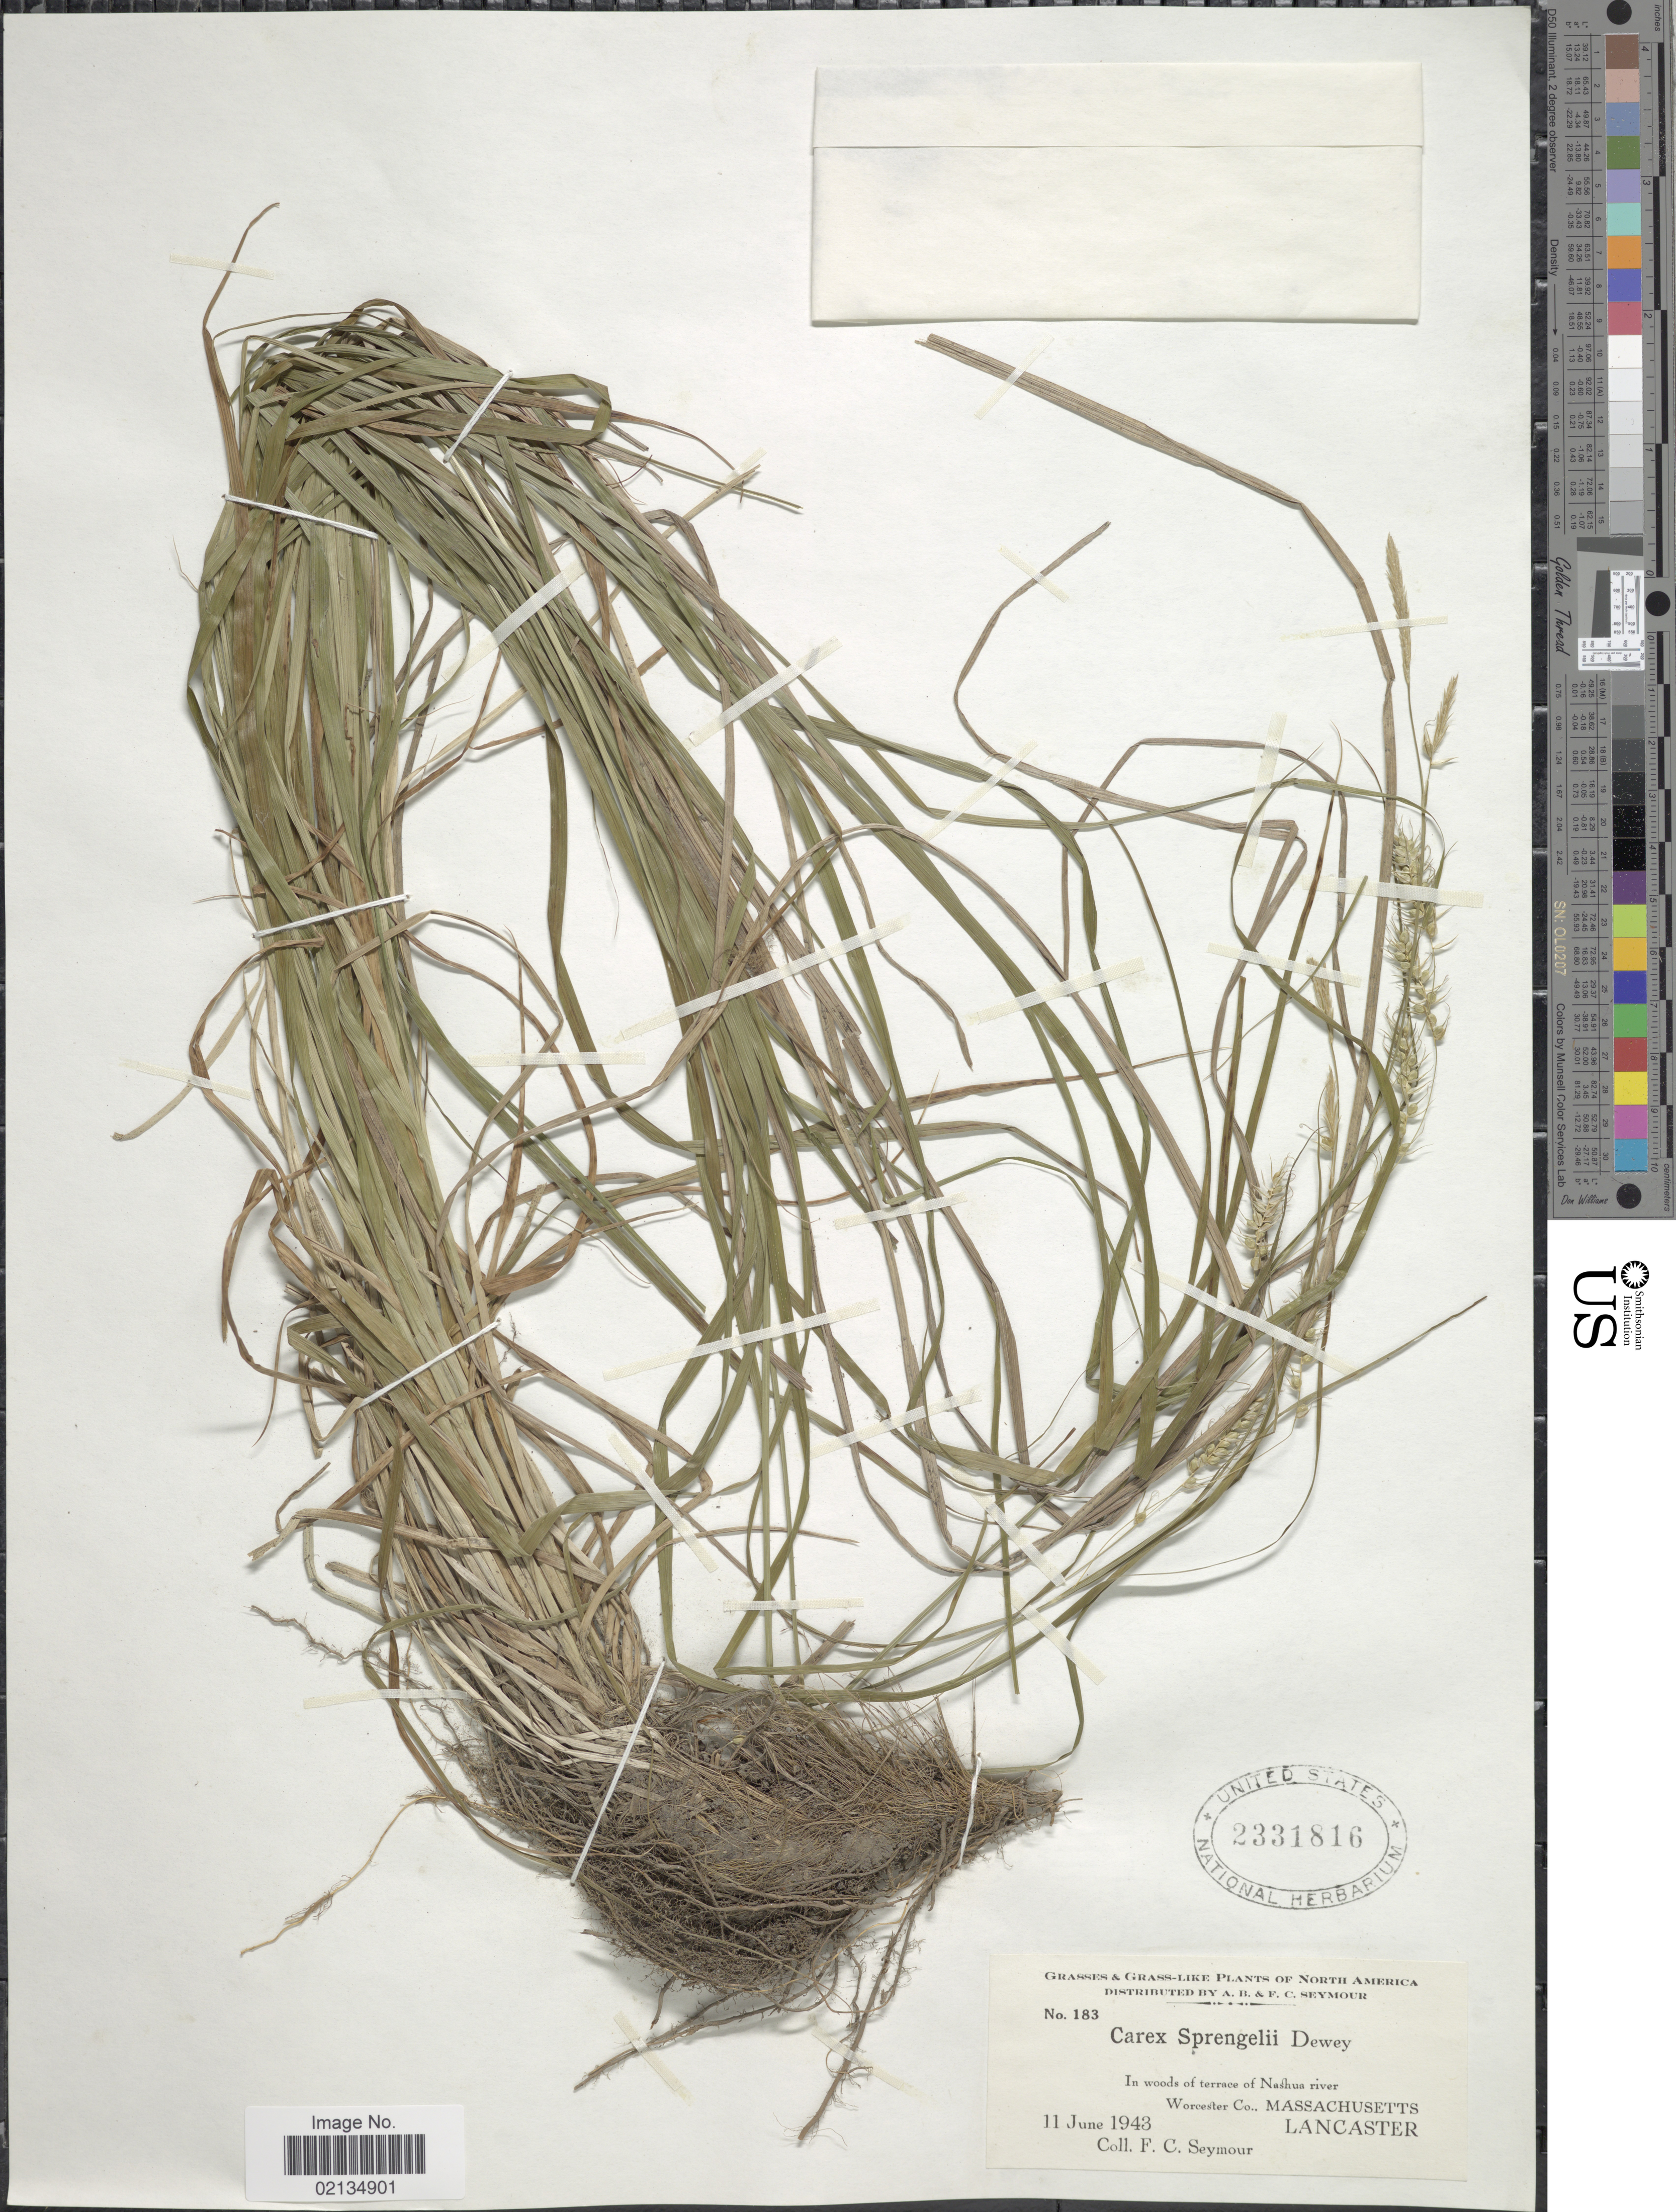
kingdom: Plantae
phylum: Tracheophyta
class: Liliopsida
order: Poales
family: Cyperaceae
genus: Carex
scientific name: Carex sprengelii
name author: Dewey ex Spreng.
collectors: F. C. Seymour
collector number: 183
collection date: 1943-06-11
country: United States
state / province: Massachusetts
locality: In woods of terrace Nashua river, Worcester Co., Massachusetts Lancaster.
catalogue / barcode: US 2331816